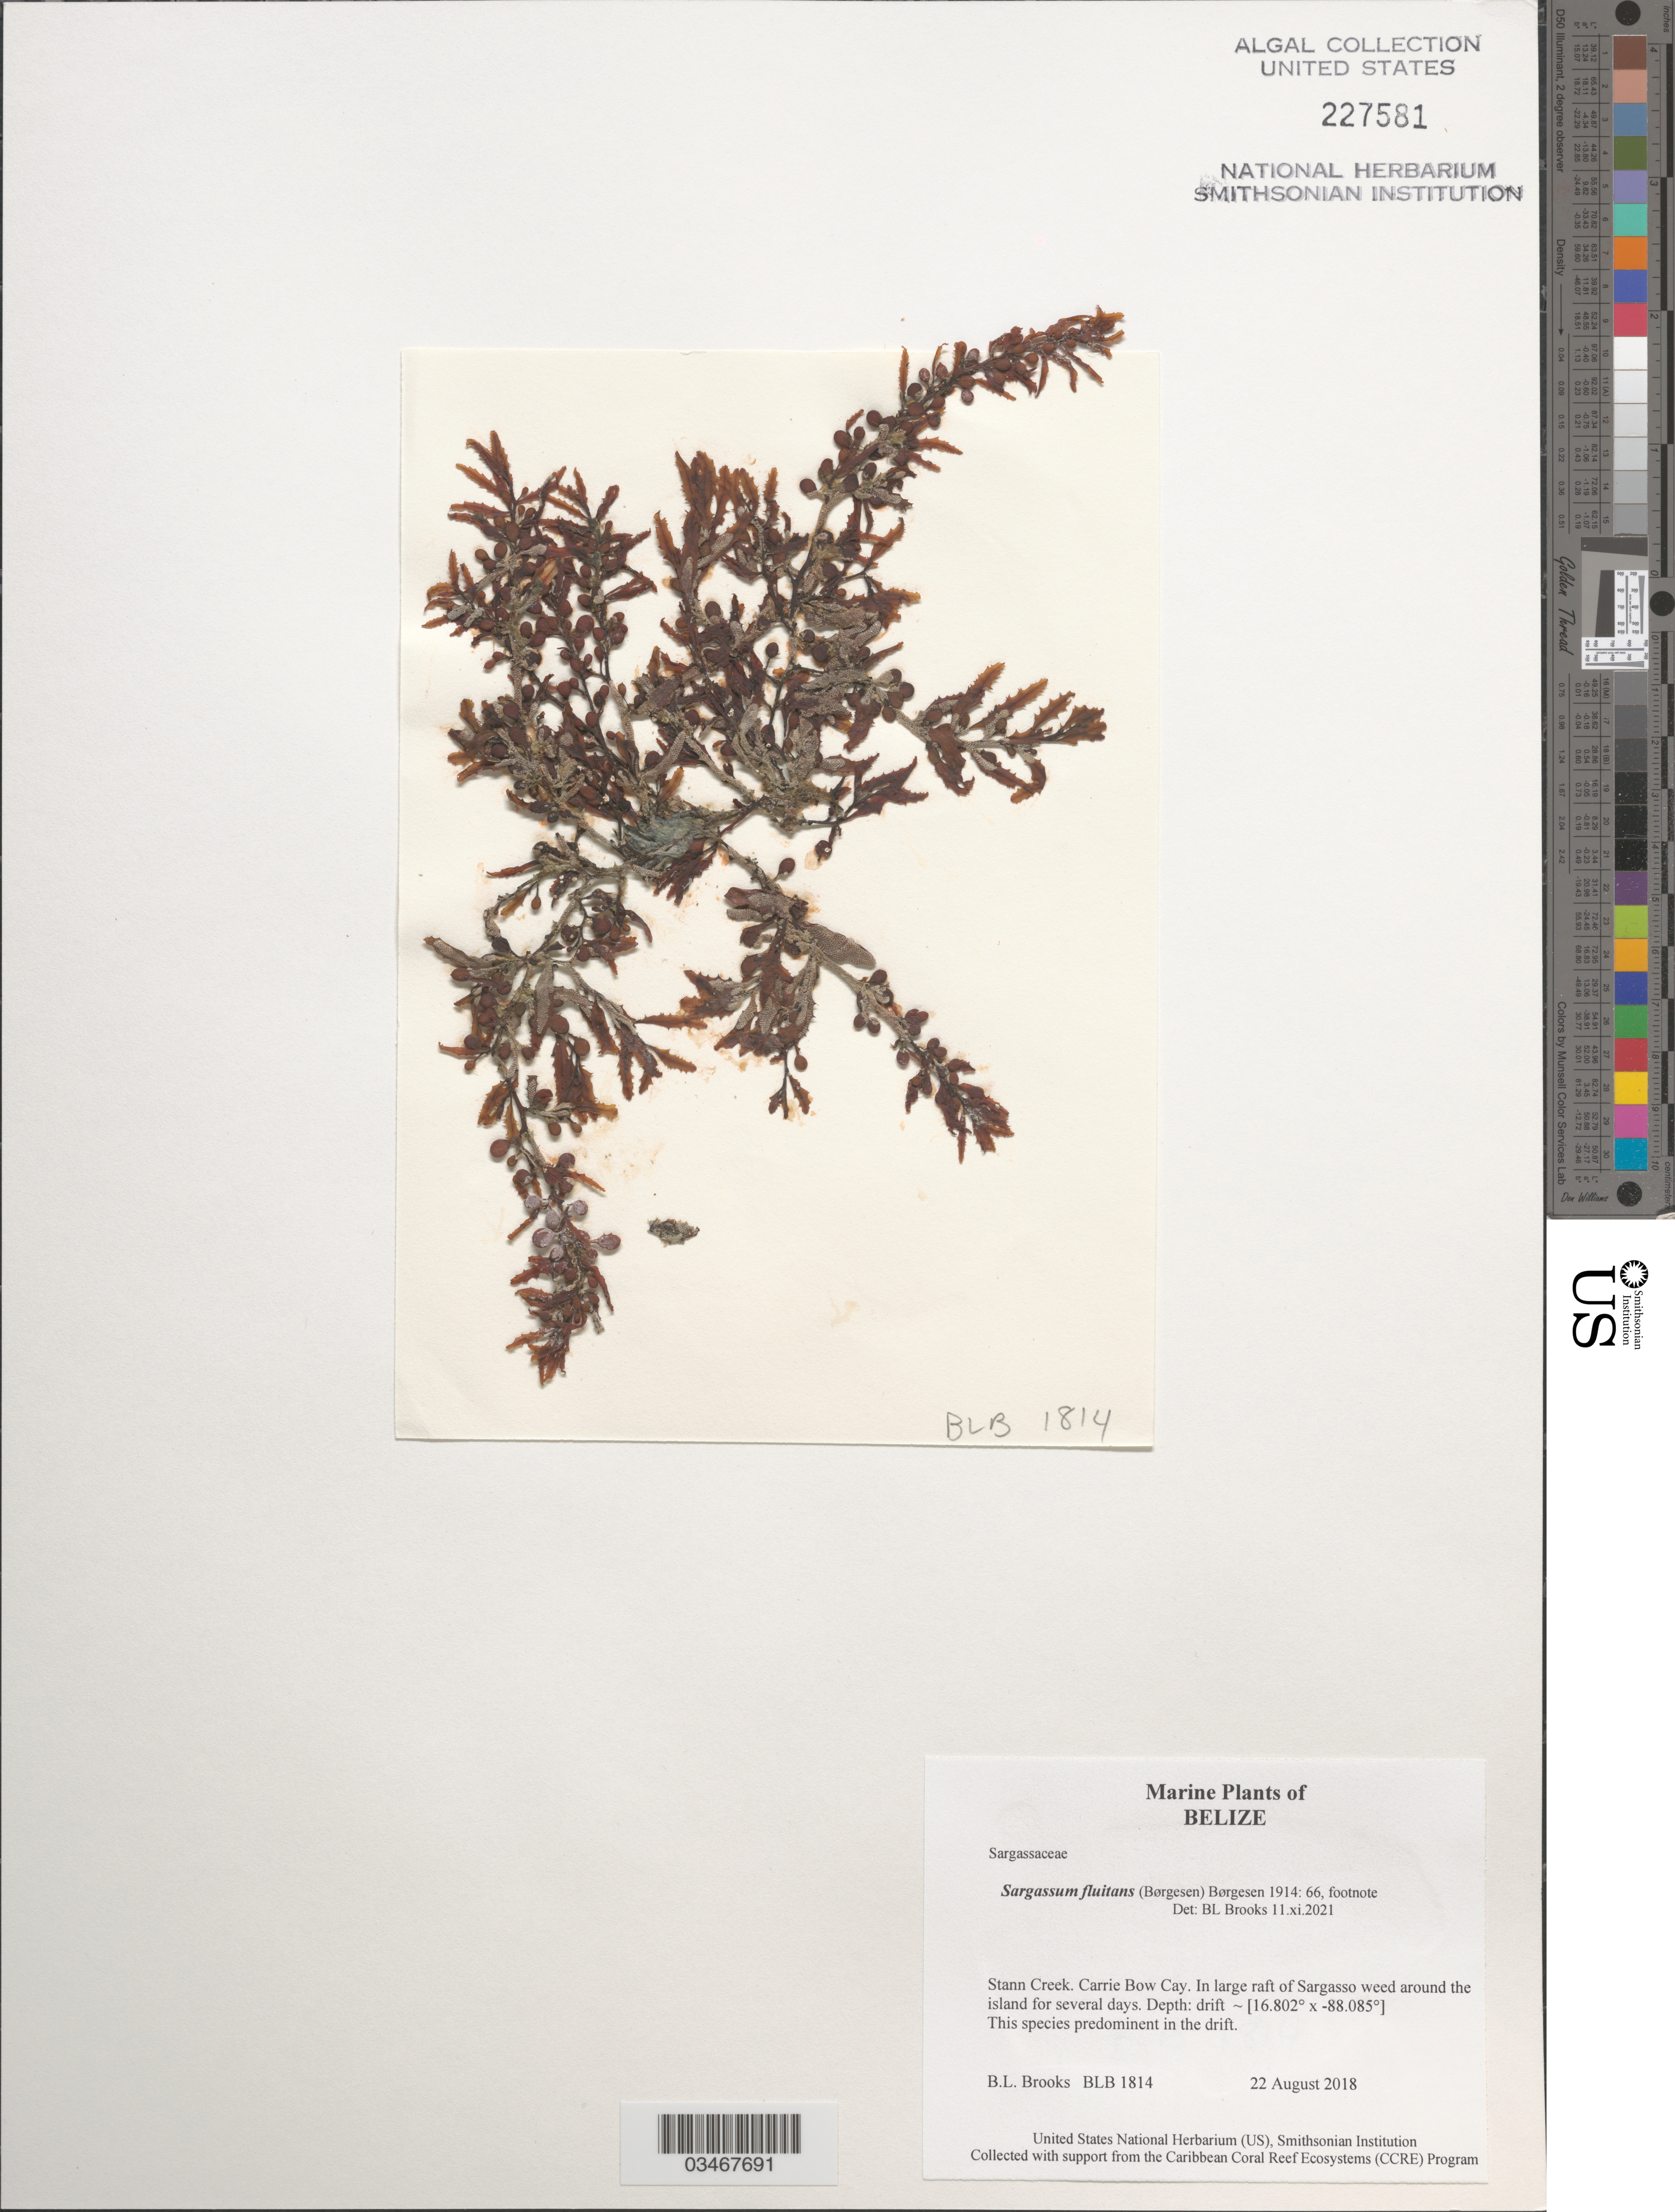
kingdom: Chromista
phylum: Ochrophyta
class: Phaeophyceae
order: Fucales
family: Sargassaceae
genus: Sargassum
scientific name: Sargassum fluitans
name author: (Børgesen) Børgesen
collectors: B. Brooks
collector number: BLB 1814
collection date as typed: Transcribed d/m/y: 22/8/2018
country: Belize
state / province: Stann Creek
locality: Carrie Bow Cay. In large raft of Sargasso weed around the island for several days.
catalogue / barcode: US 227581